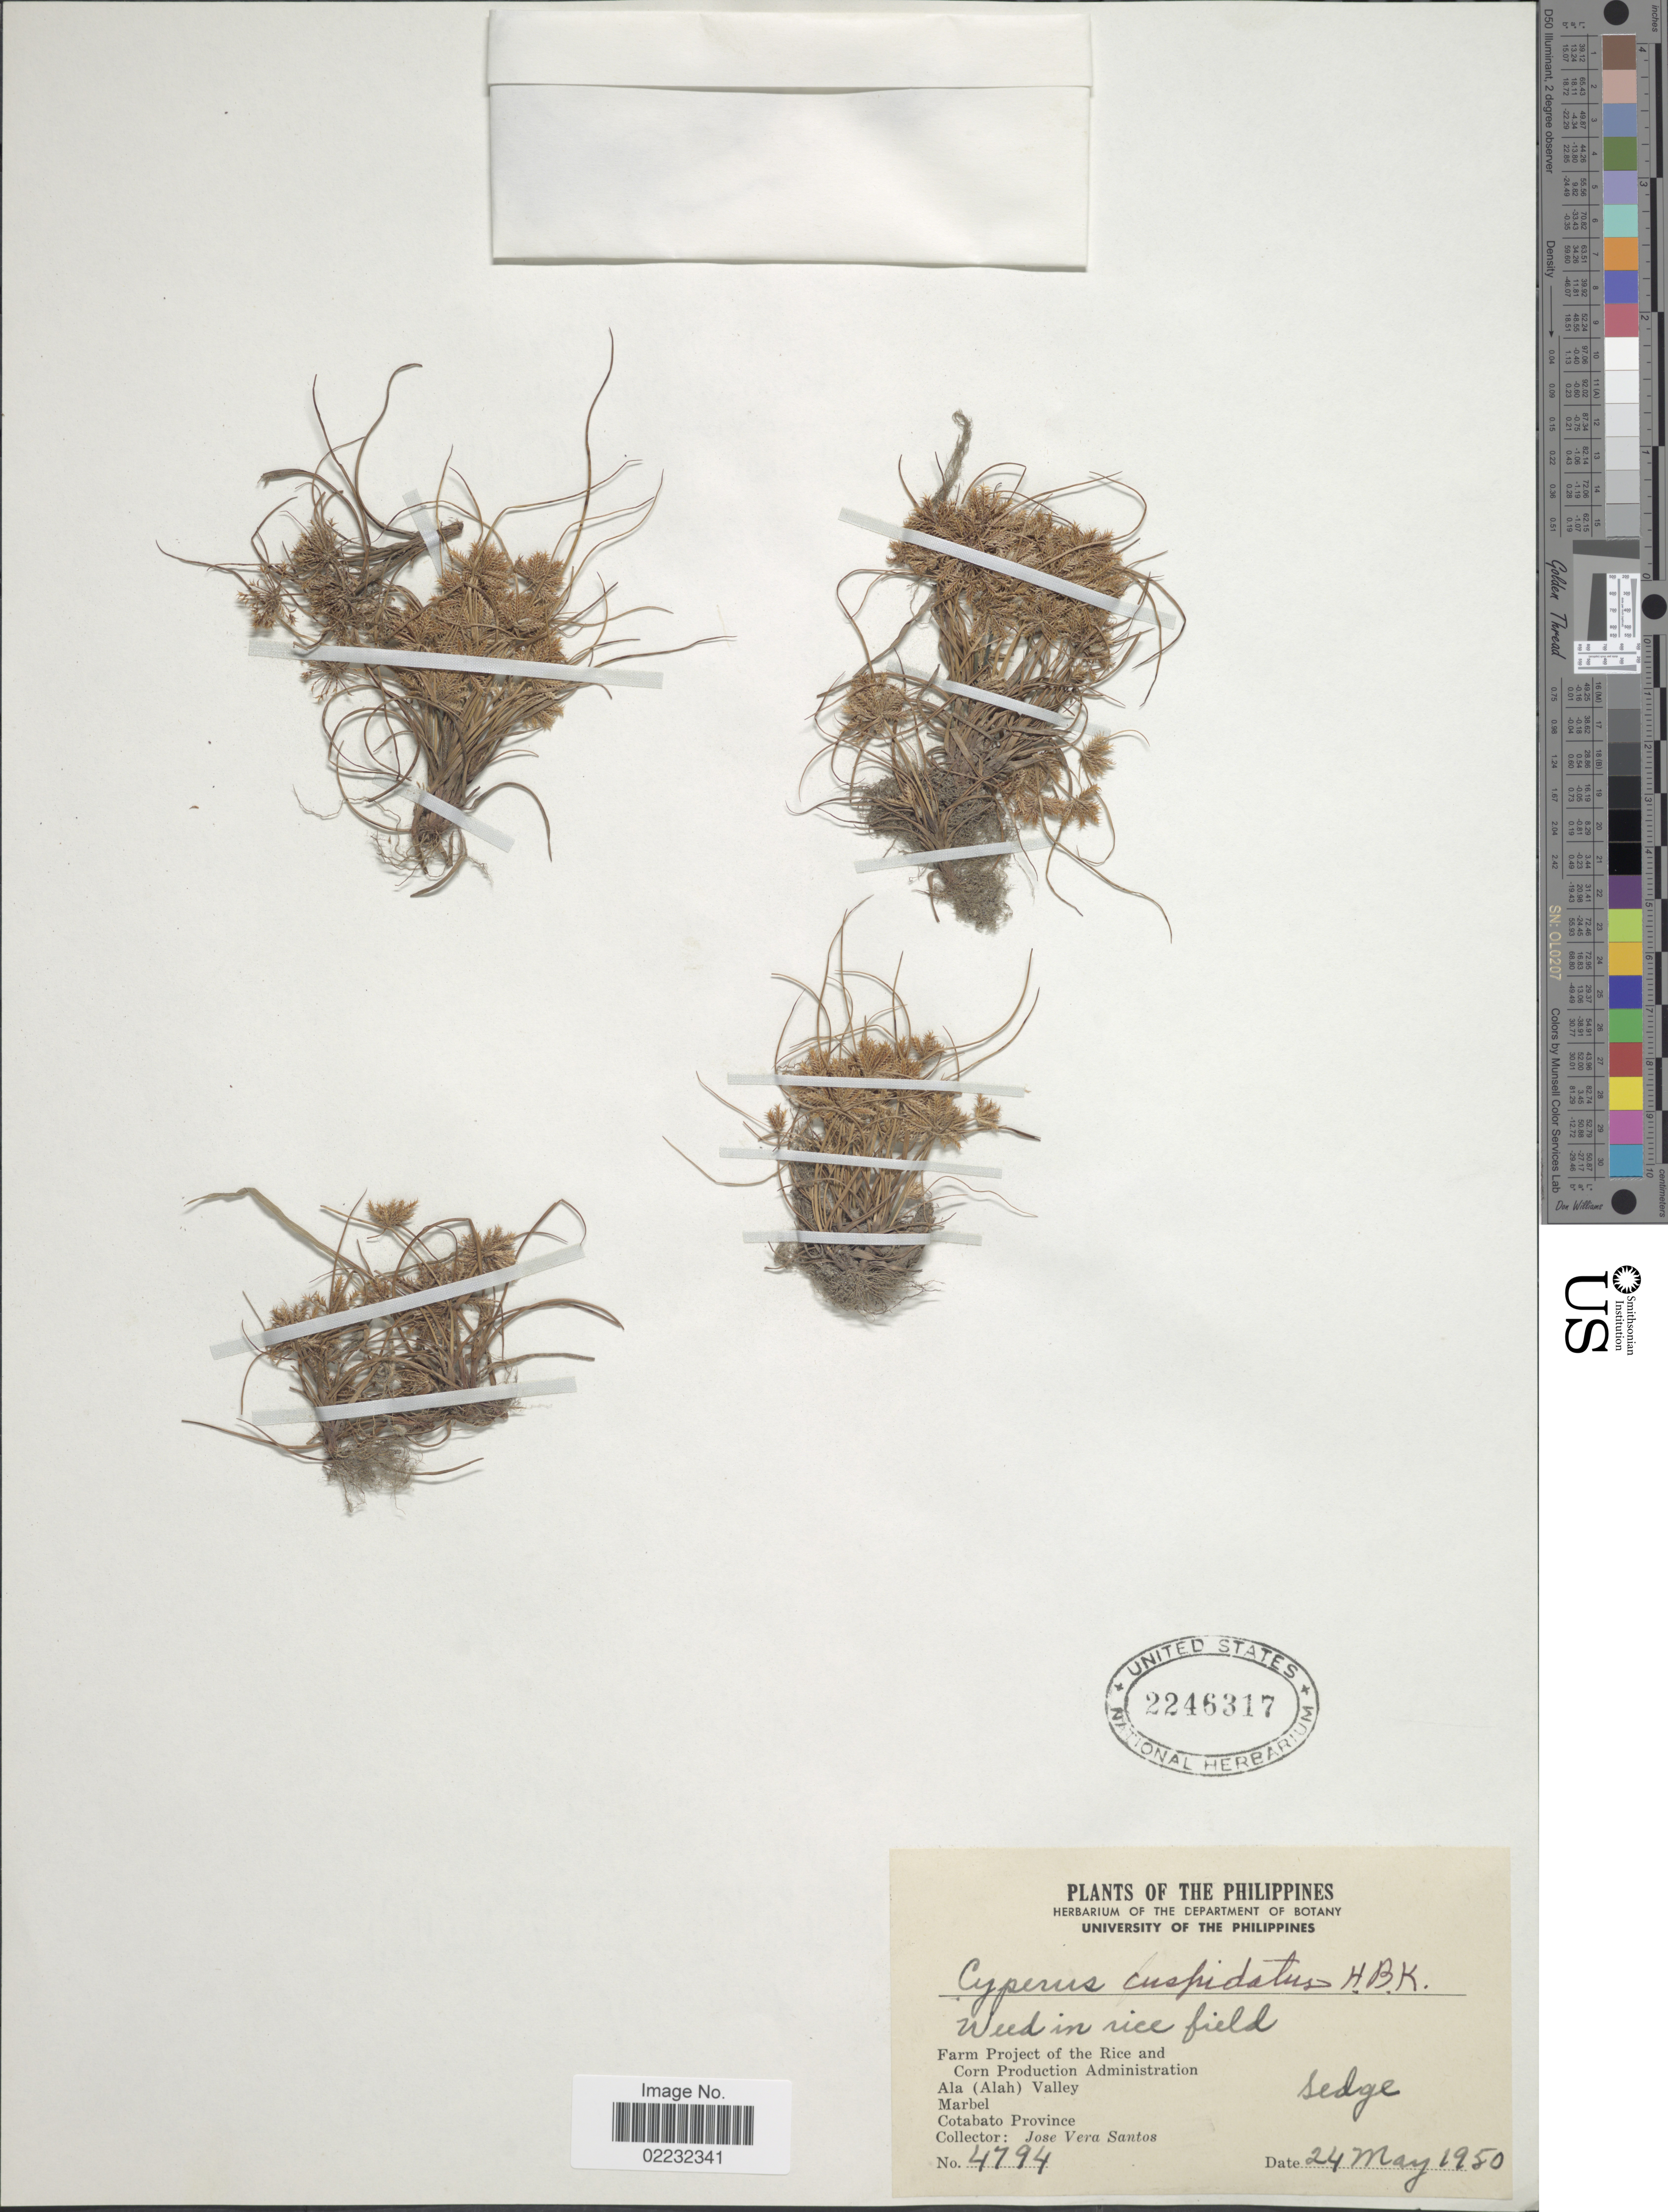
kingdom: Plantae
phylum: Tracheophyta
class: Liliopsida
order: Poales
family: Cyperaceae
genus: Cyperus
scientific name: Cyperus cuspidatus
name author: Kunth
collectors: J. Santos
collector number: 4794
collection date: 1950-05-24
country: Philippines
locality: Weed in rice field, Farm Project of the Rice and Corn Production Administration, Ala (Alah) Valley, Marbel, Cotabato Province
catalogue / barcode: US 2246317